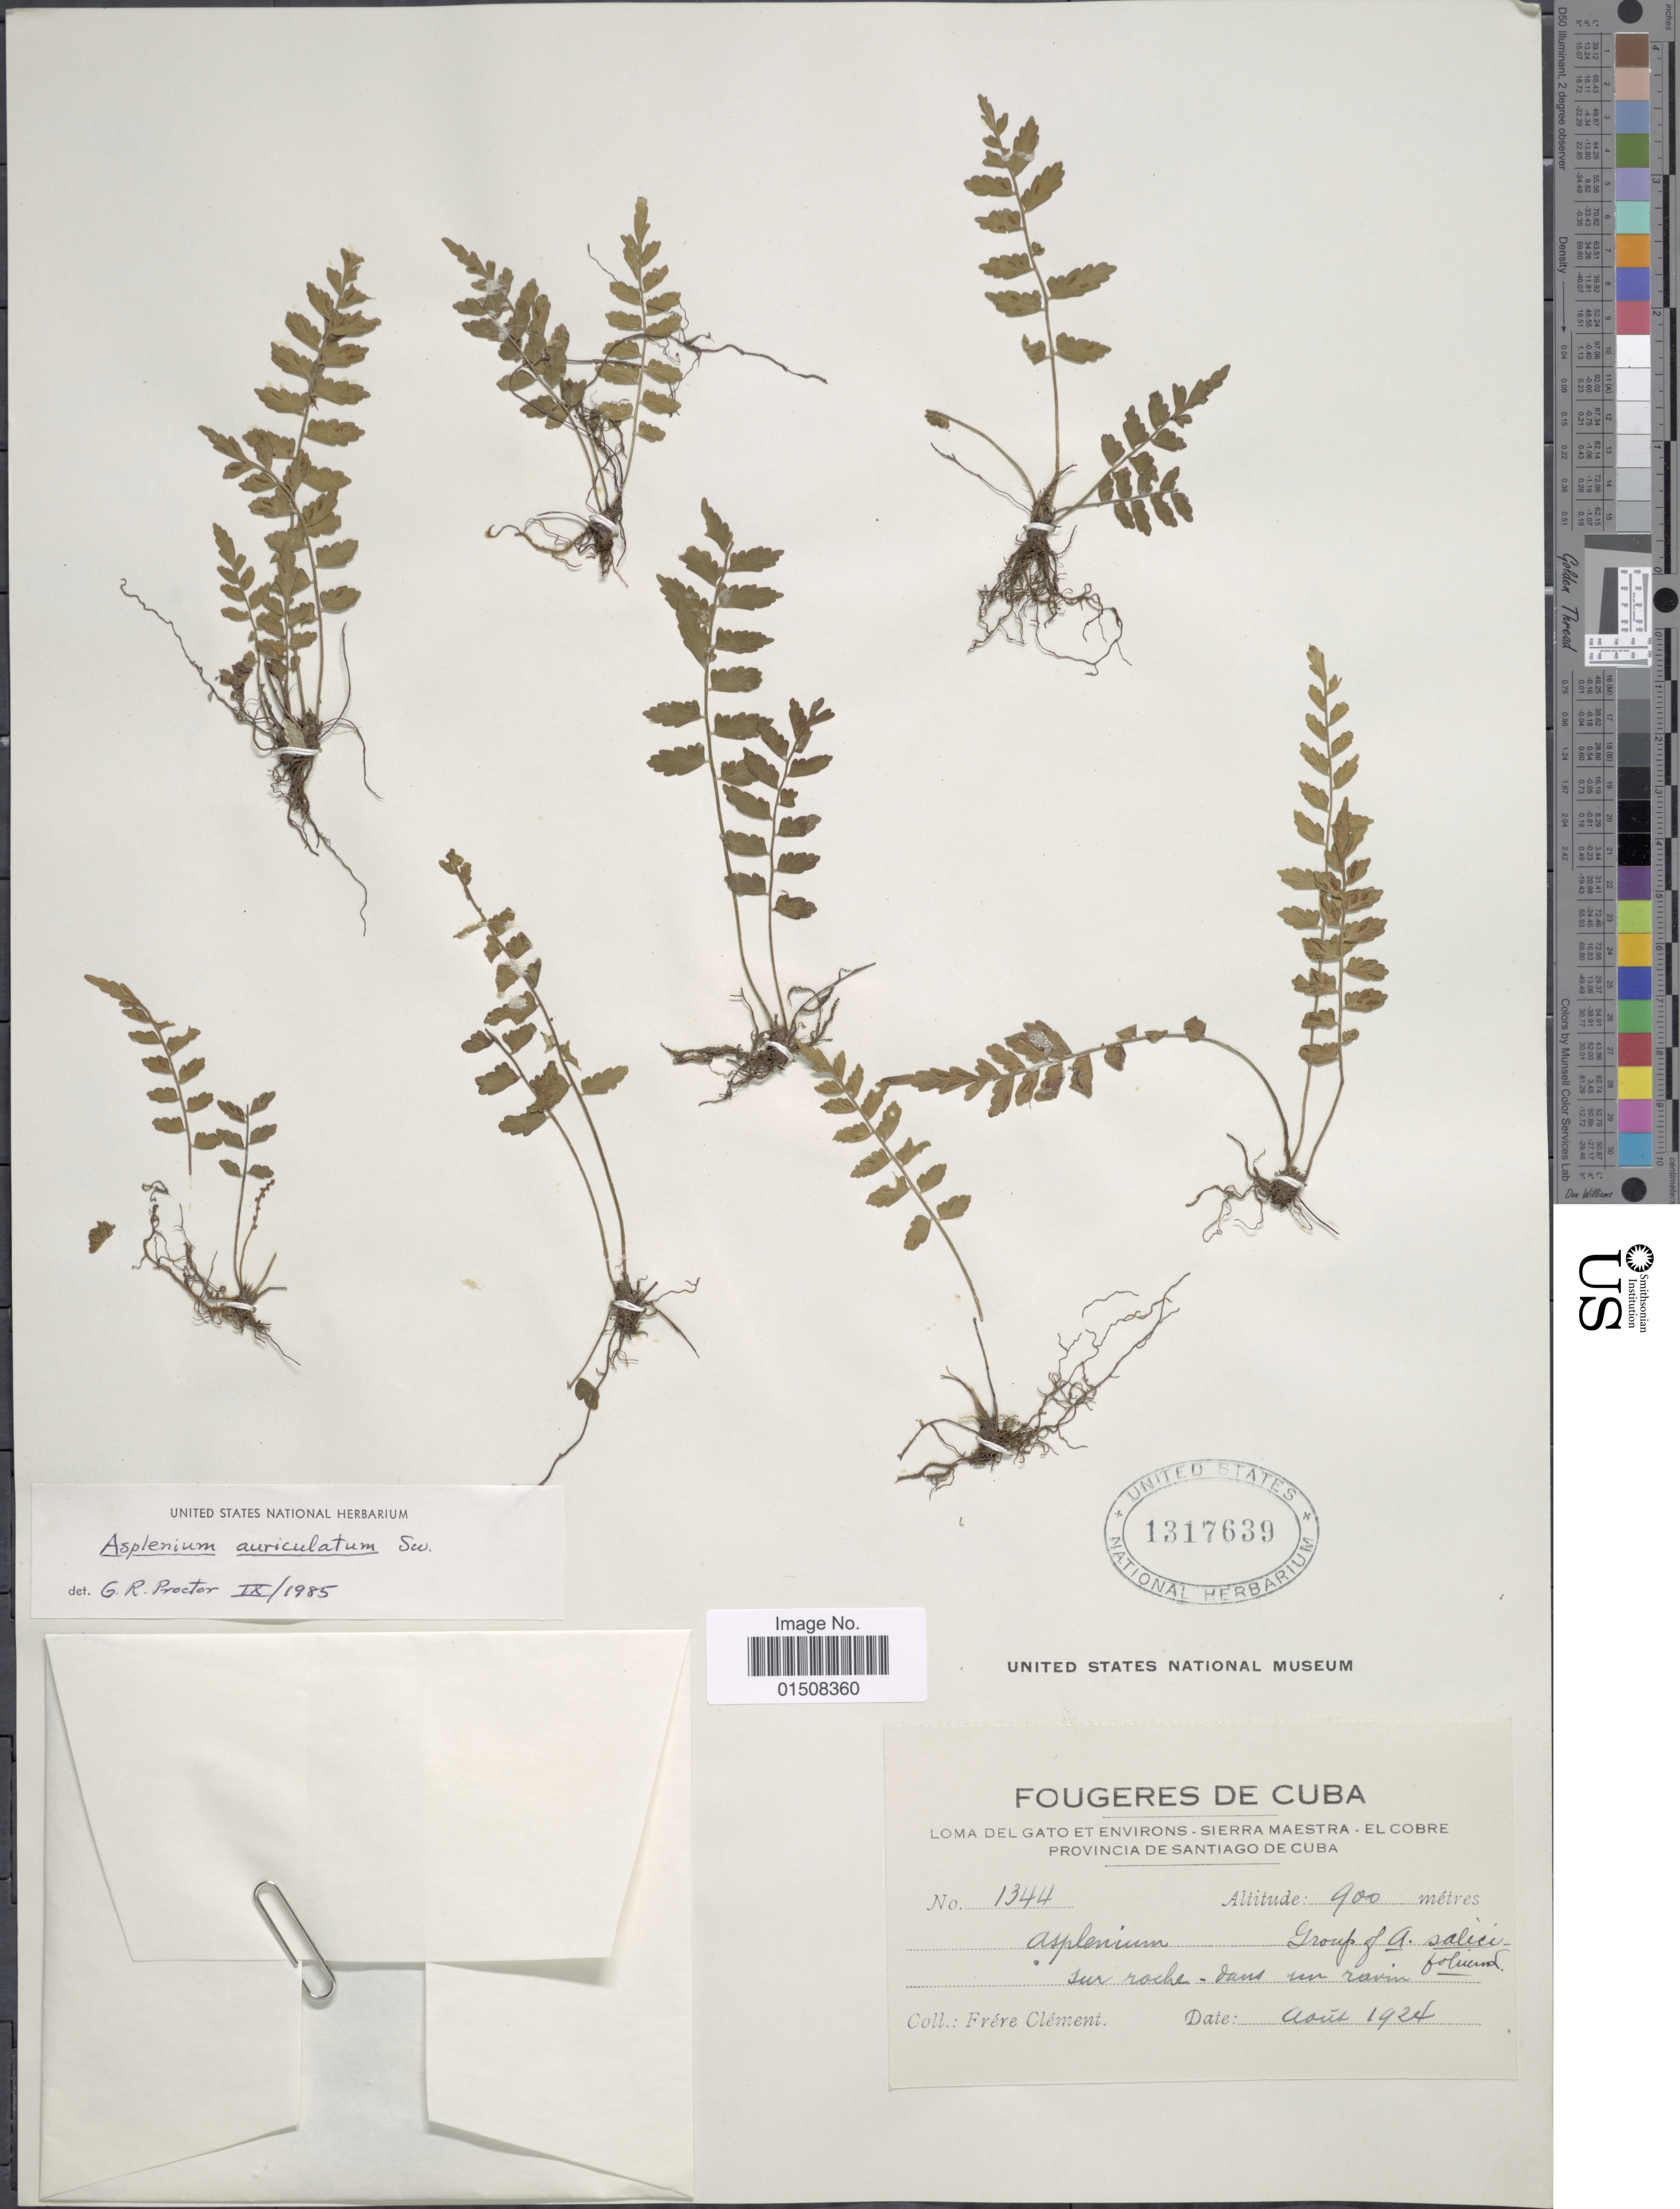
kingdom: Plantae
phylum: Tracheophyta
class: Polypodiopsida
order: Polypodiales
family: Aspleniaceae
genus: Asplenium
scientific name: Asplenium auriculatum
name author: Sw.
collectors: B. Clement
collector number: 1344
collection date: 1924-08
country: Cuba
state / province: Santiago de Cuba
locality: Loma del Gato et environs- Sierra Maestra- El Cobre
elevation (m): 900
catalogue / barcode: US 1317639